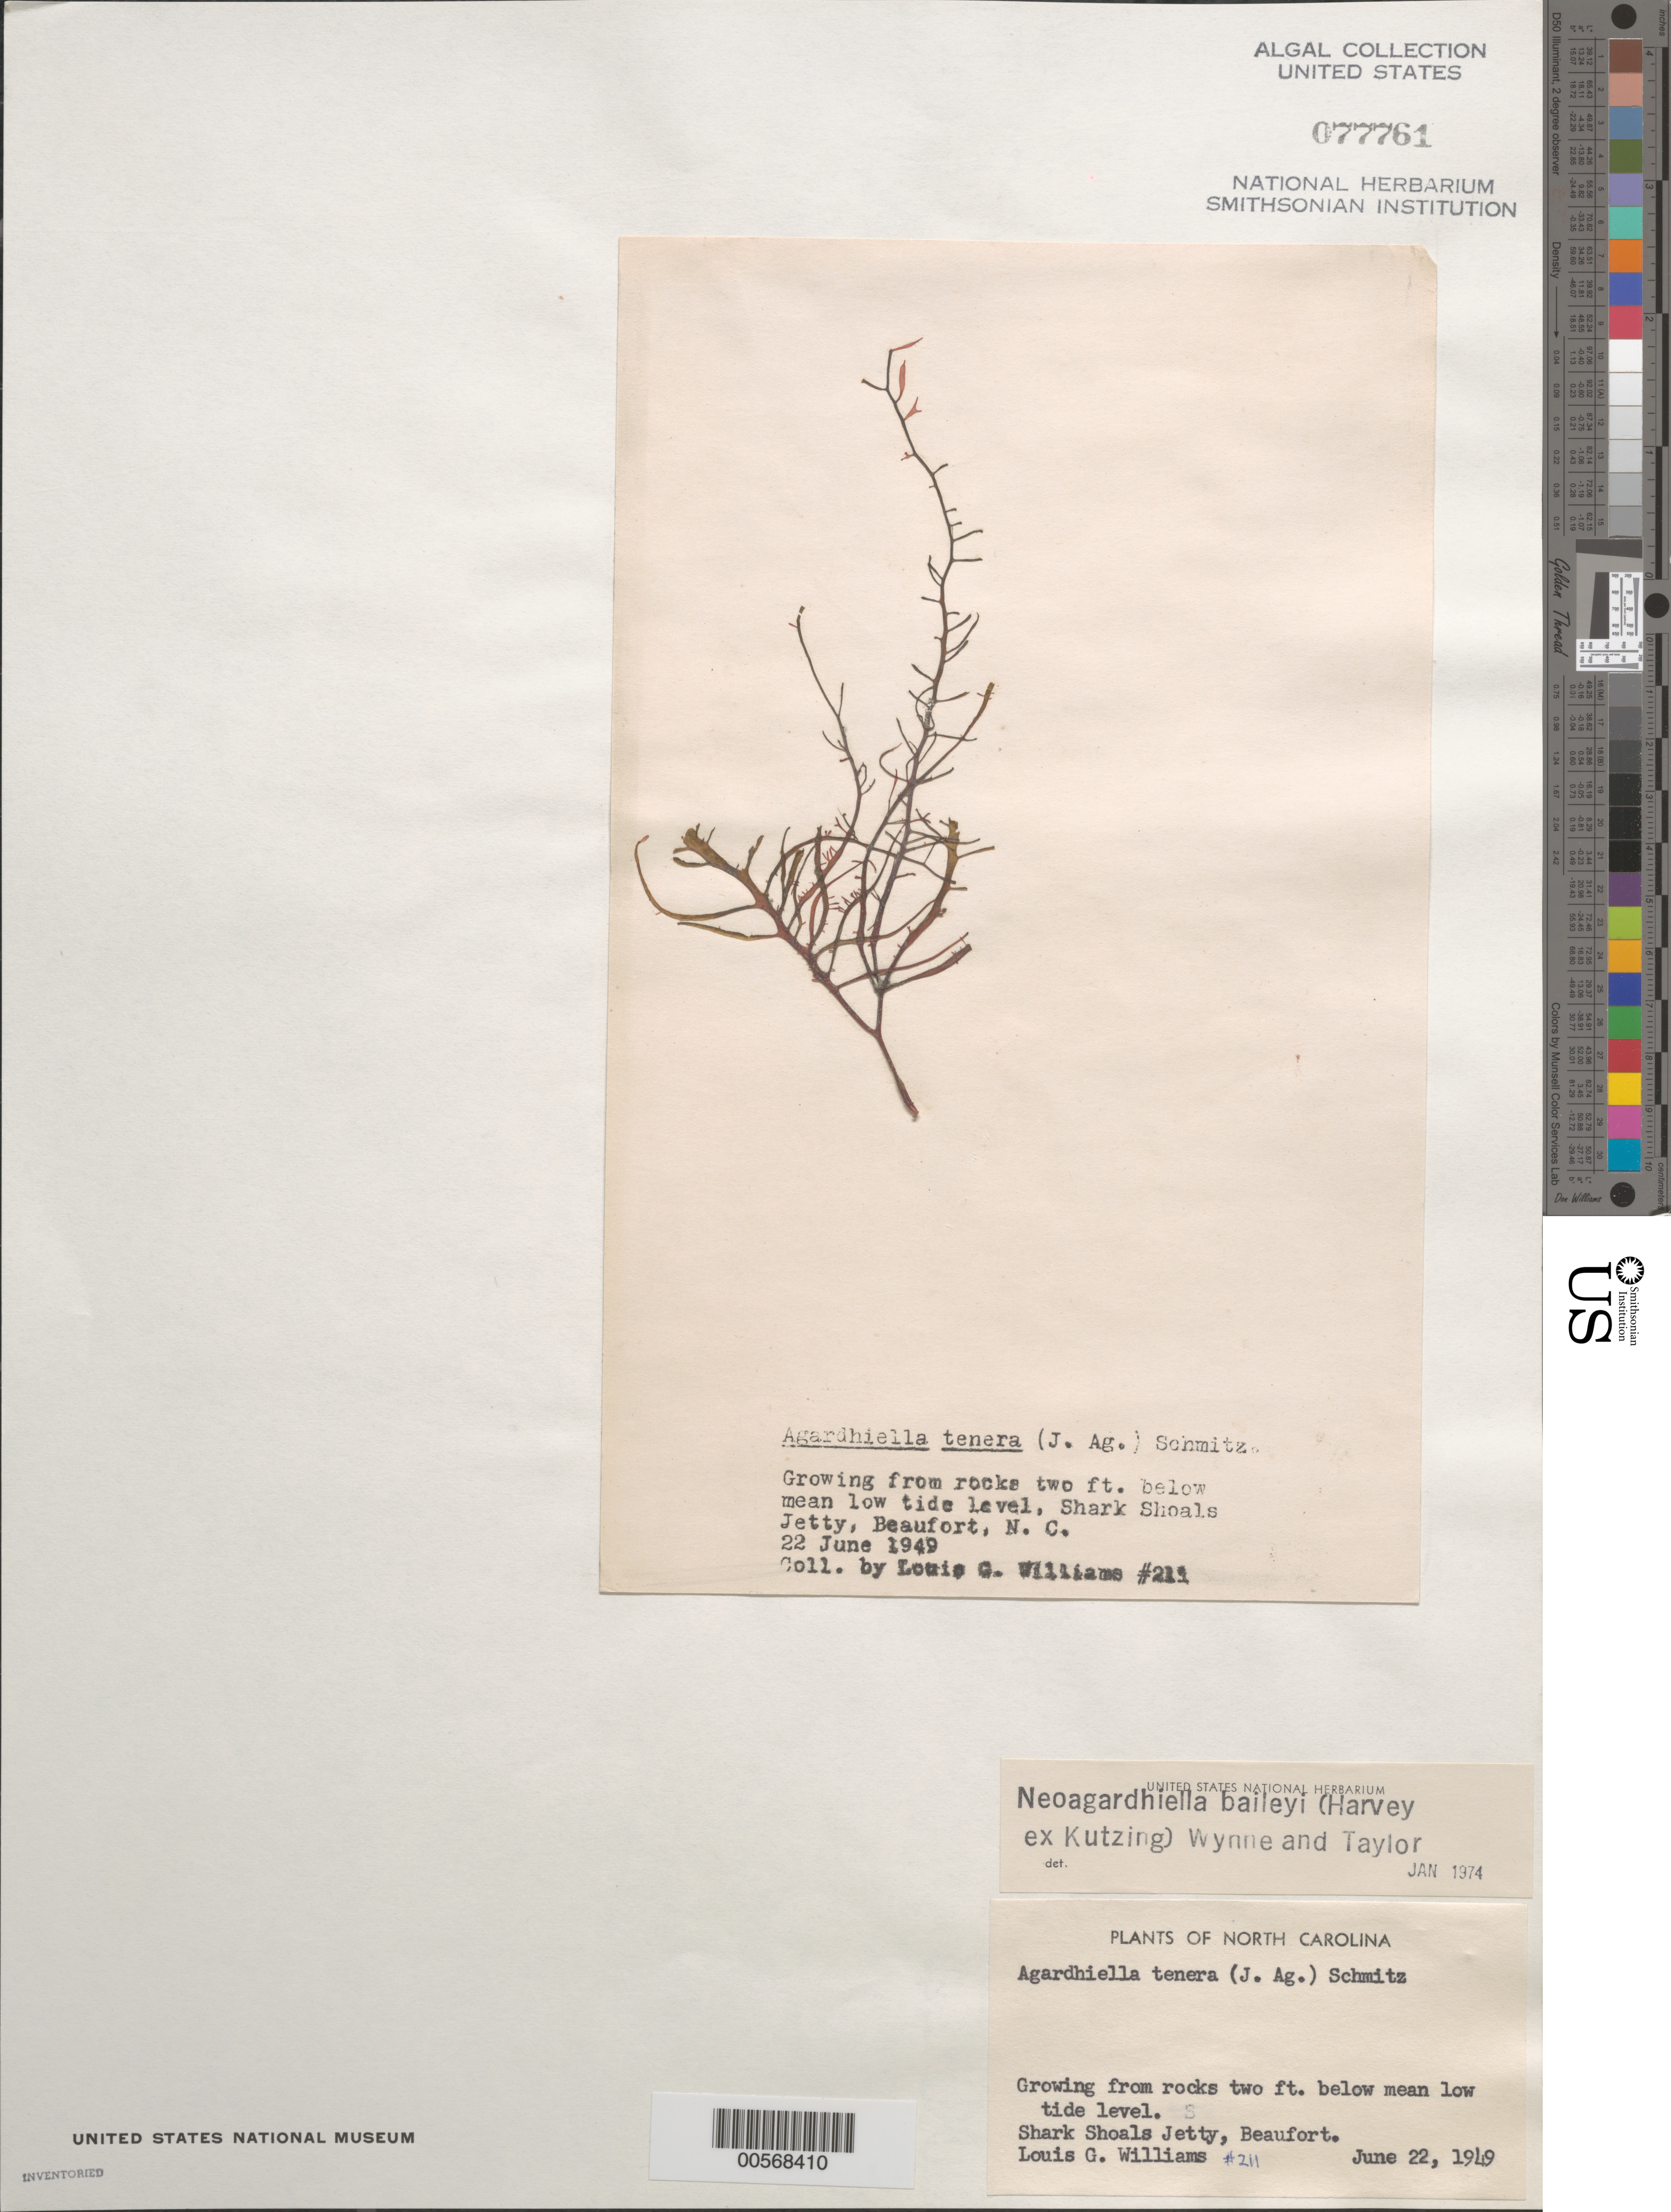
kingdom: Plantae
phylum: Rhodophyta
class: Florideophyceae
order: Gigartinales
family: Solieriaceae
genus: Agardhiella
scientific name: Agardhiella subulata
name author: (C. Agardh) G.T.Kraft & M.J. Wynne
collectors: L. G. Williams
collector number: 211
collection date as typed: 22 Jun 1949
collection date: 1949-06-22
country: United States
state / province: North Carolina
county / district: Carteret County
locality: Beaufort, Shark Shoals jetty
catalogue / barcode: US 77761